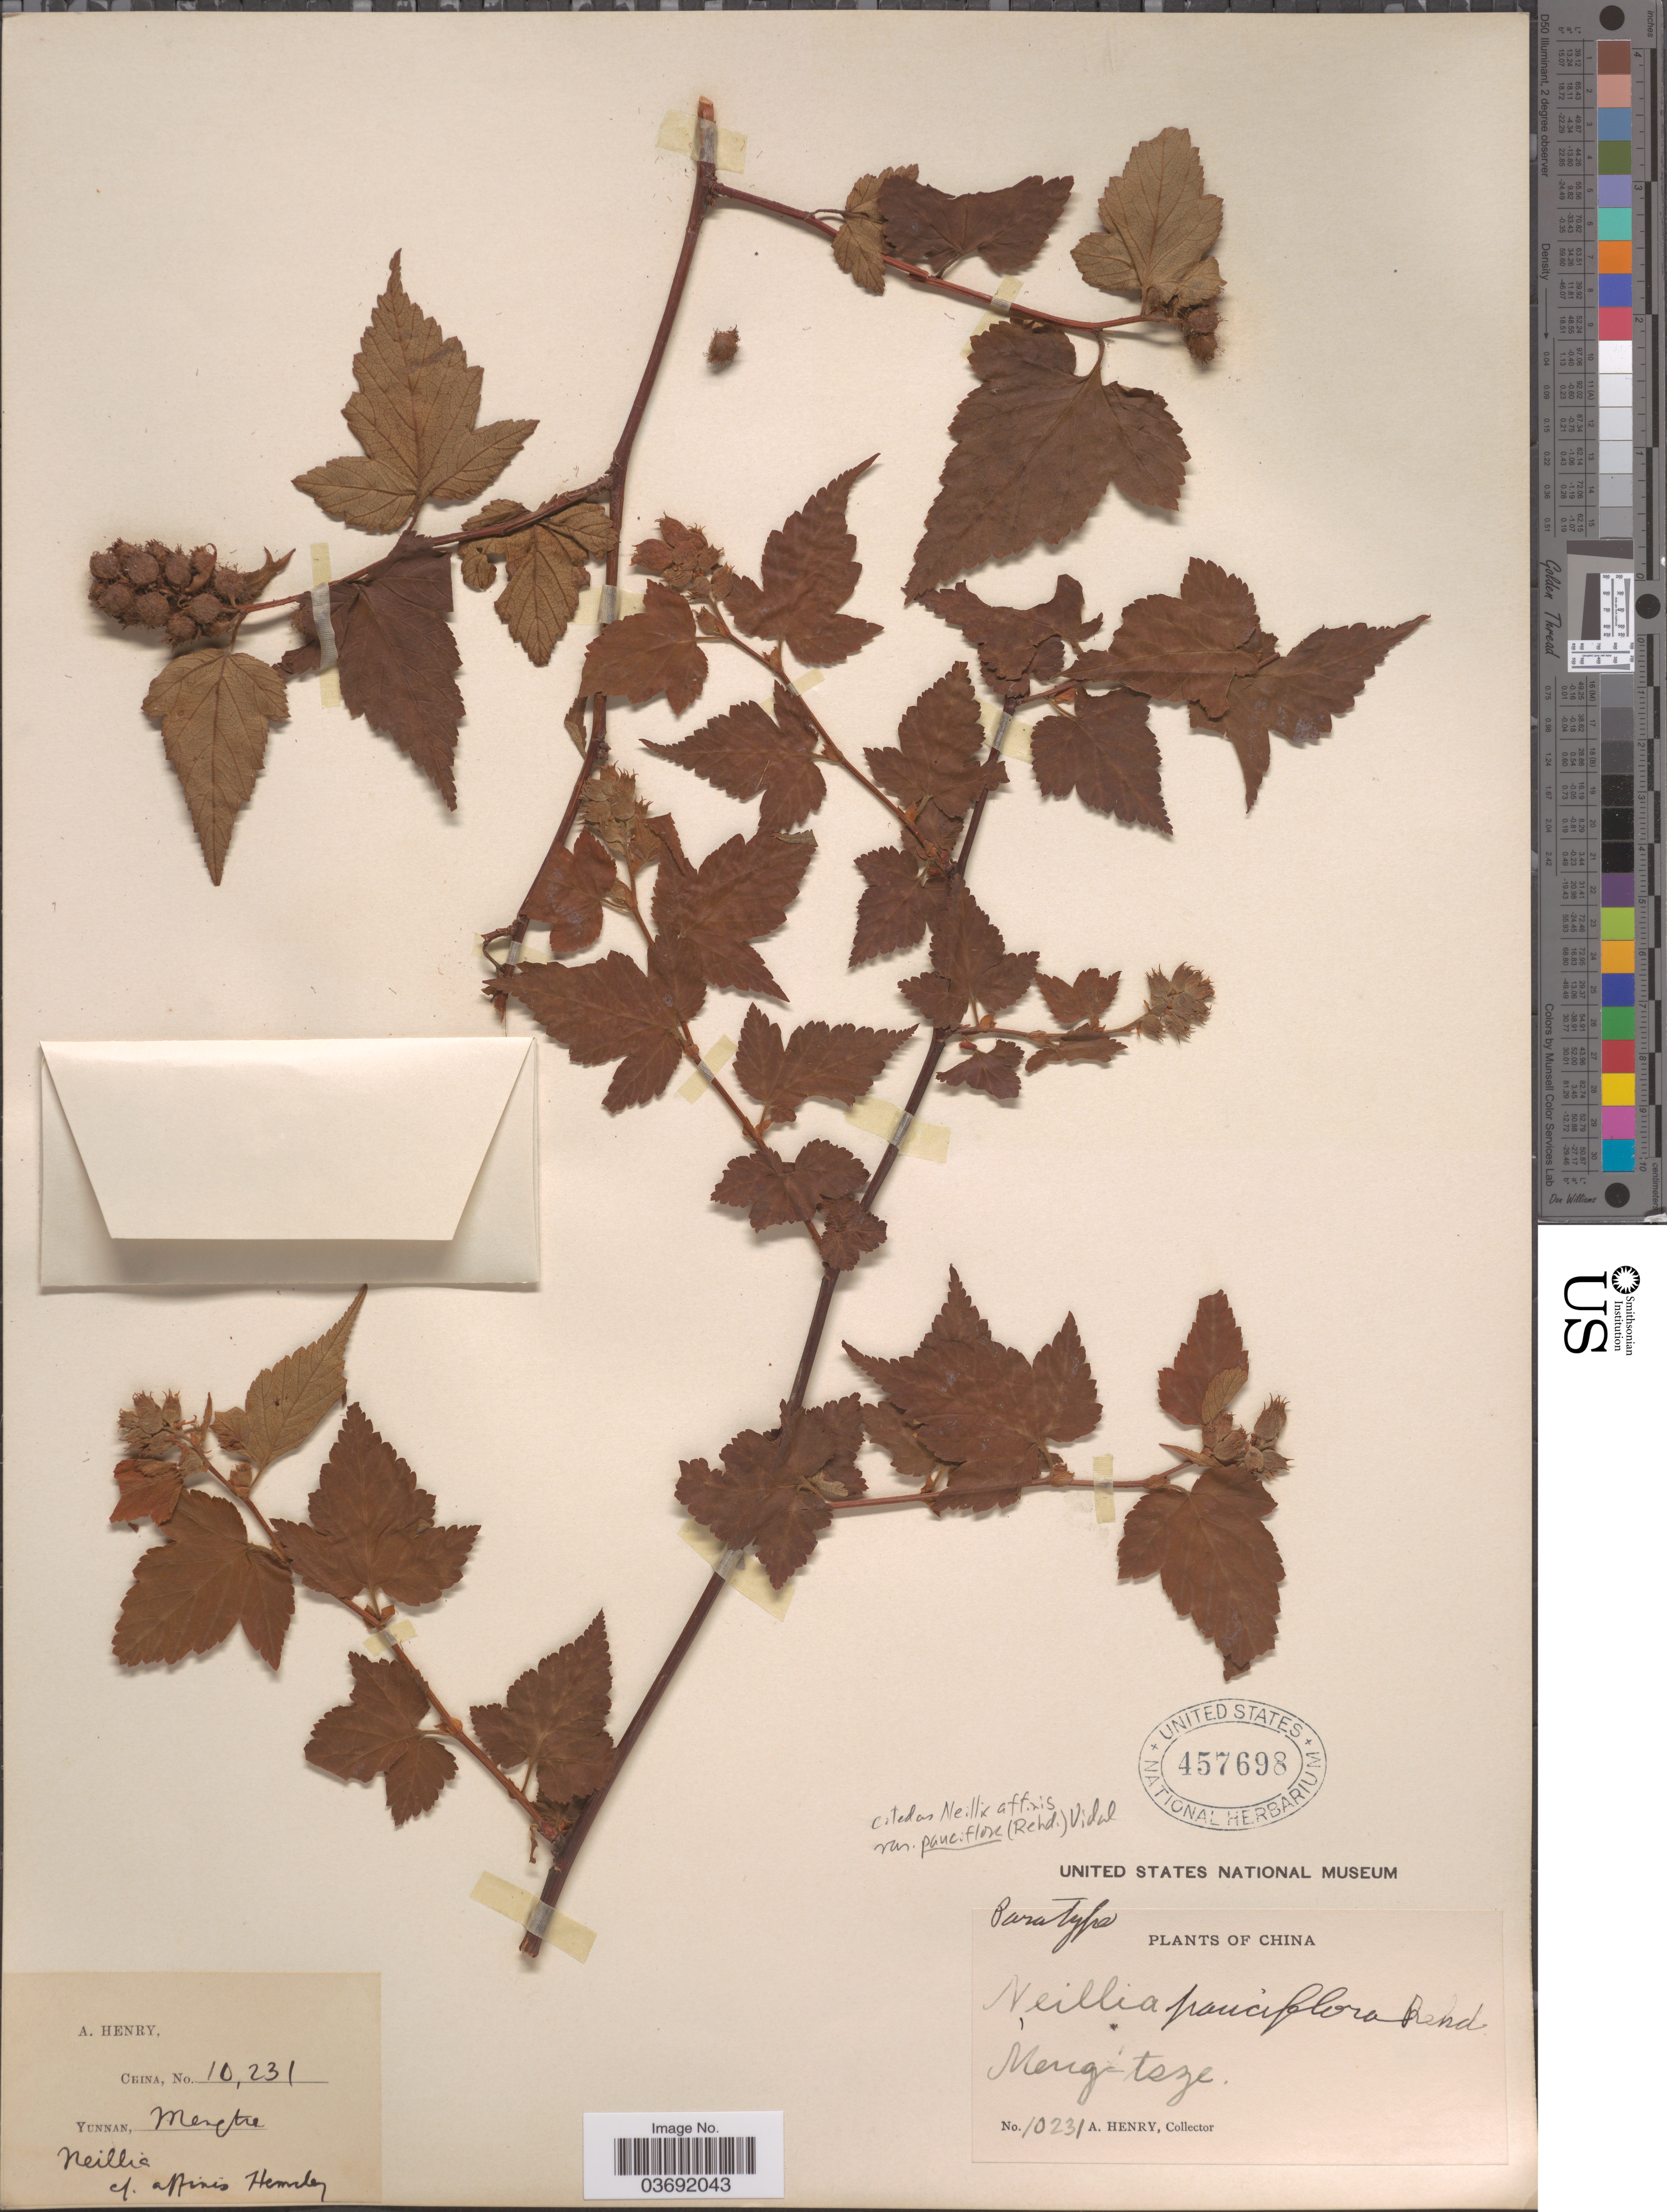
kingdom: Plantae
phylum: Tracheophyta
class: Magnoliopsida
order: Rosales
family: Rosaceae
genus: Neillia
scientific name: Neillia affinis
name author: Hemsl.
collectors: A. Henry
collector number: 10231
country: China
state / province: Yunnan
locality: Mengtsze.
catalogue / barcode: US 457698